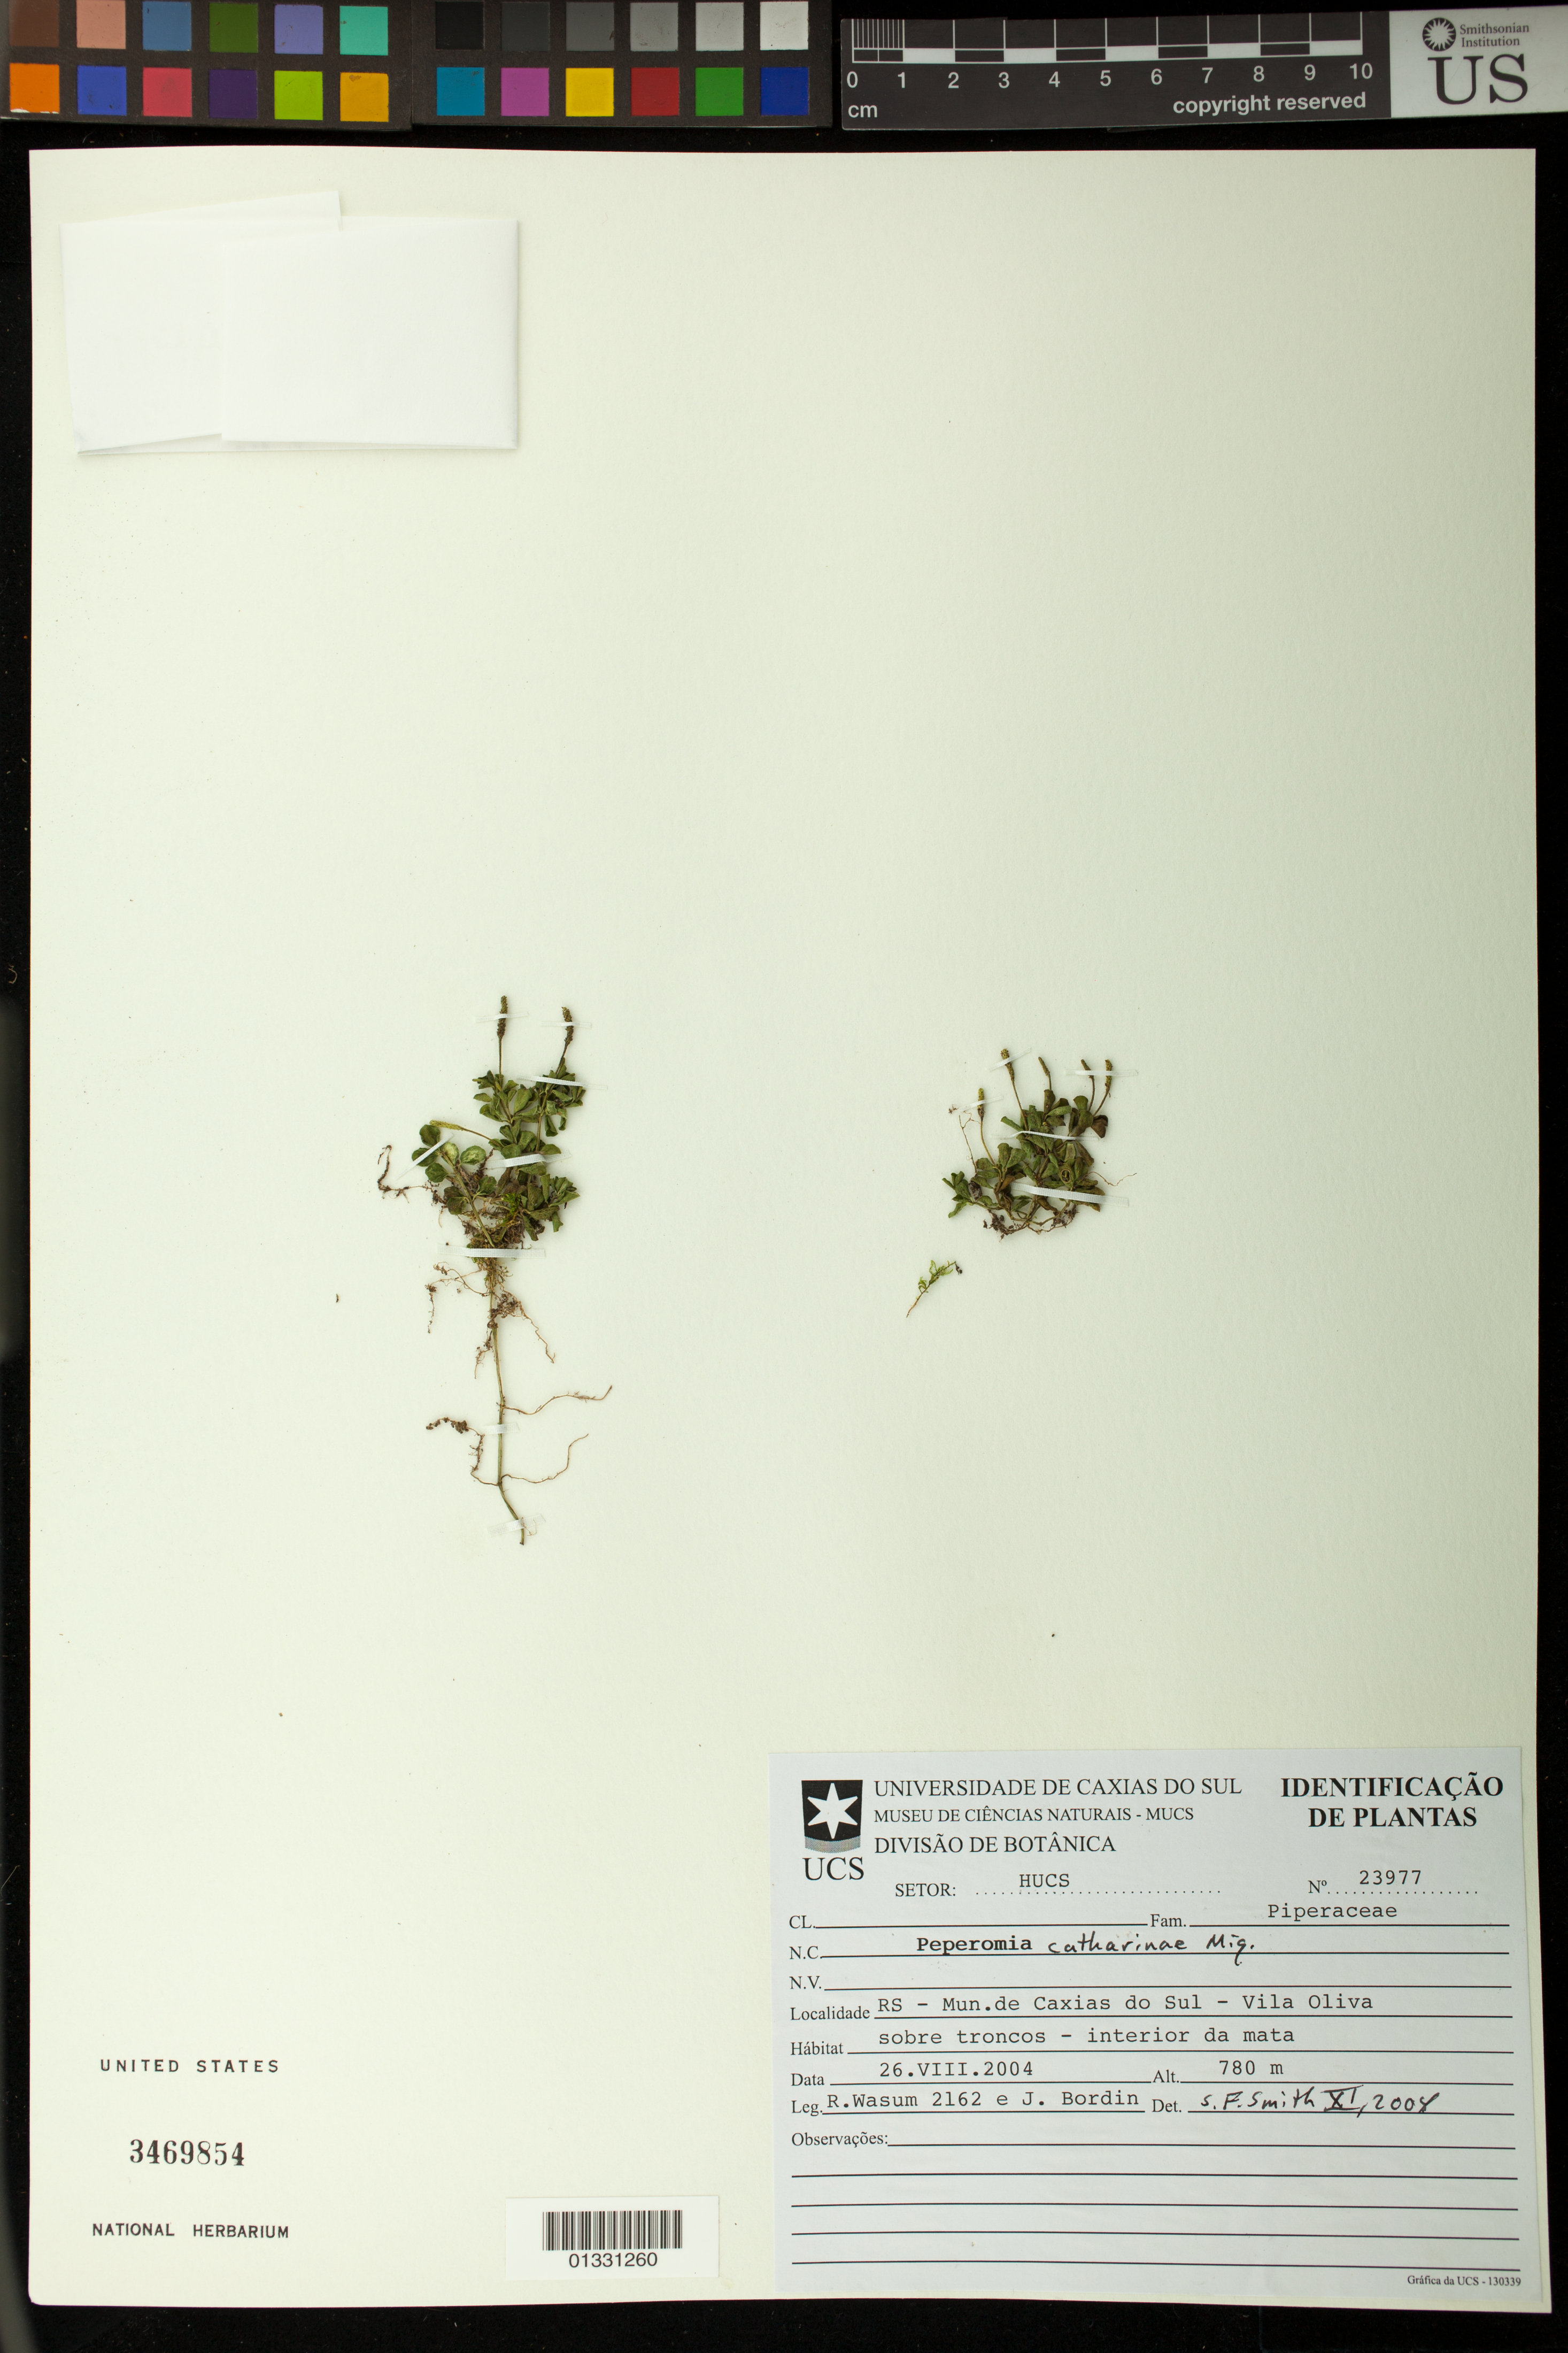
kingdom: Plantae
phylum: Tracheophyta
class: Magnoliopsida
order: Piperales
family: Piperaceae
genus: Peperomia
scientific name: Peperomia catharinae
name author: Miq.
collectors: R. Wasum & J. Bordin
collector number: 2162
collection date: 2004-08-26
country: Brazil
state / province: Rio Grande do Sul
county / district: Caxias do Sul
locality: Vila Oliva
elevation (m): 780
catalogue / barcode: US 3469854